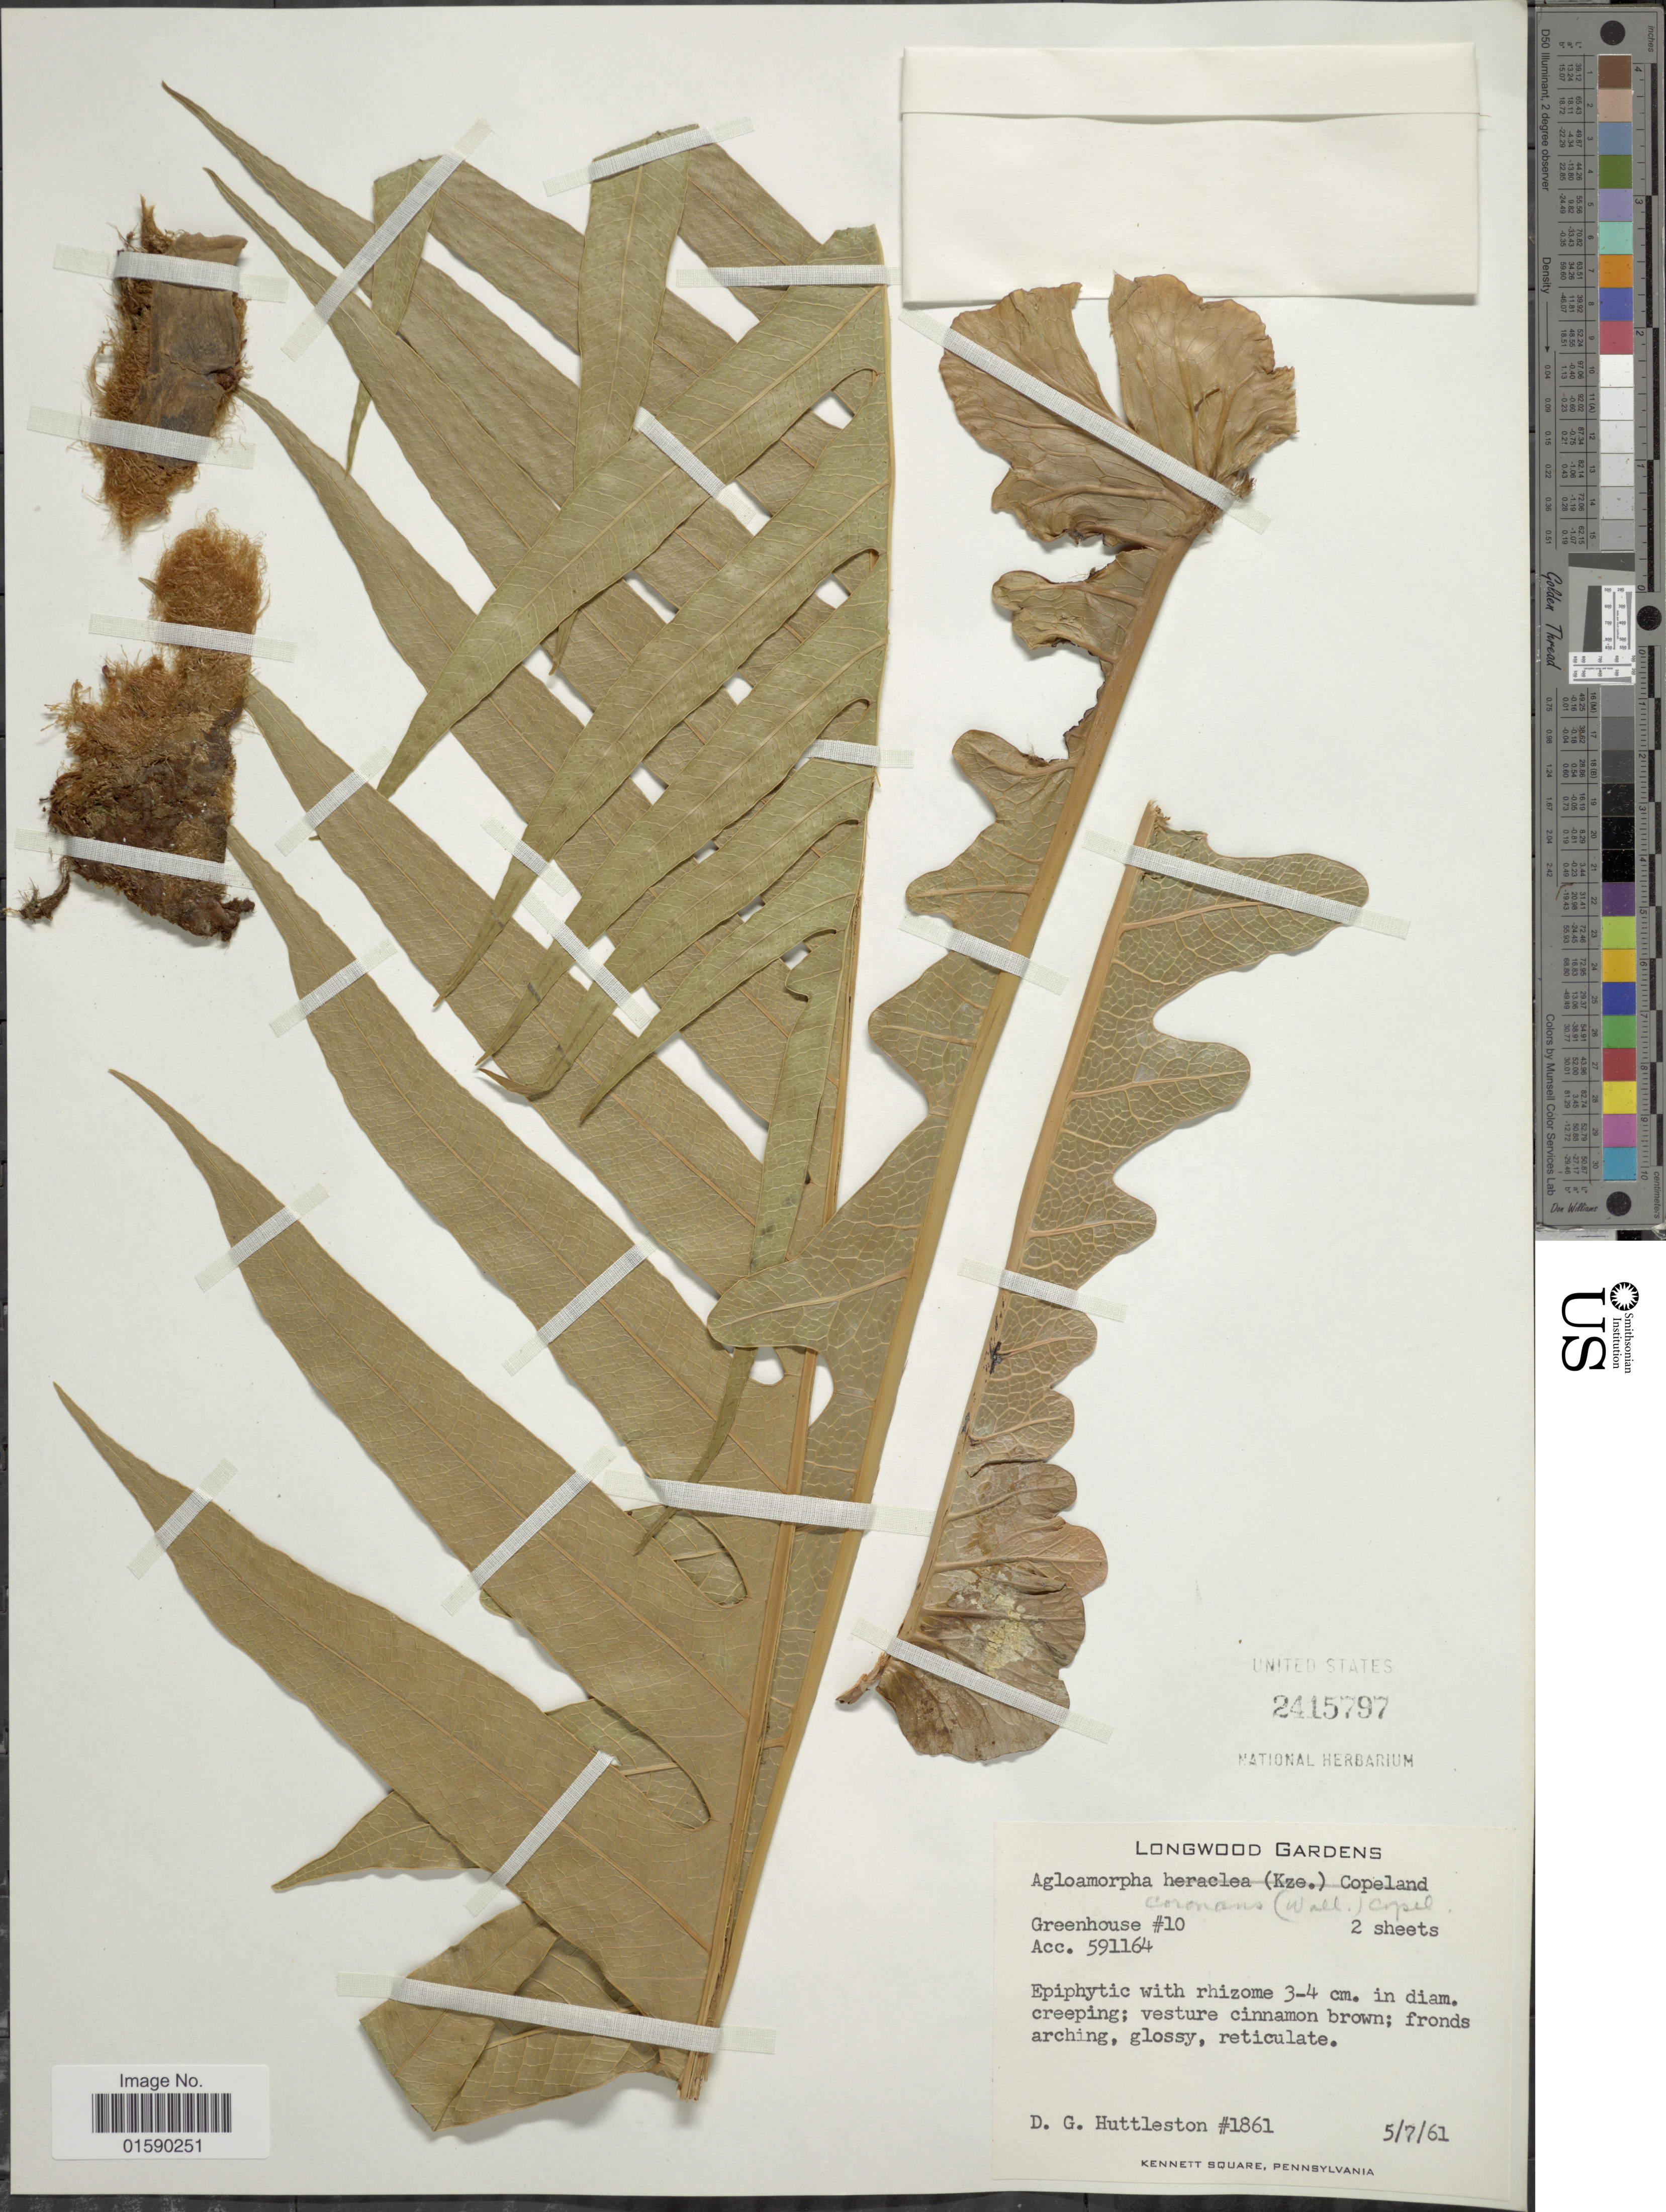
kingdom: Plantae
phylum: Tracheophyta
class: Polypodiopsida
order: Polypodiales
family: Polypodiaceae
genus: Aglaomorpha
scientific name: Aglaomorpha coronans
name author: (Wall. ex Mett.) Copel.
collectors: D. G. Huttleston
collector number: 1861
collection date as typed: Transcribed d/m/y: 5/7/61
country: United States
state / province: Pennsylvania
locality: Longwood Gardens, Greenhouse #10.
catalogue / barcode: US 2415797